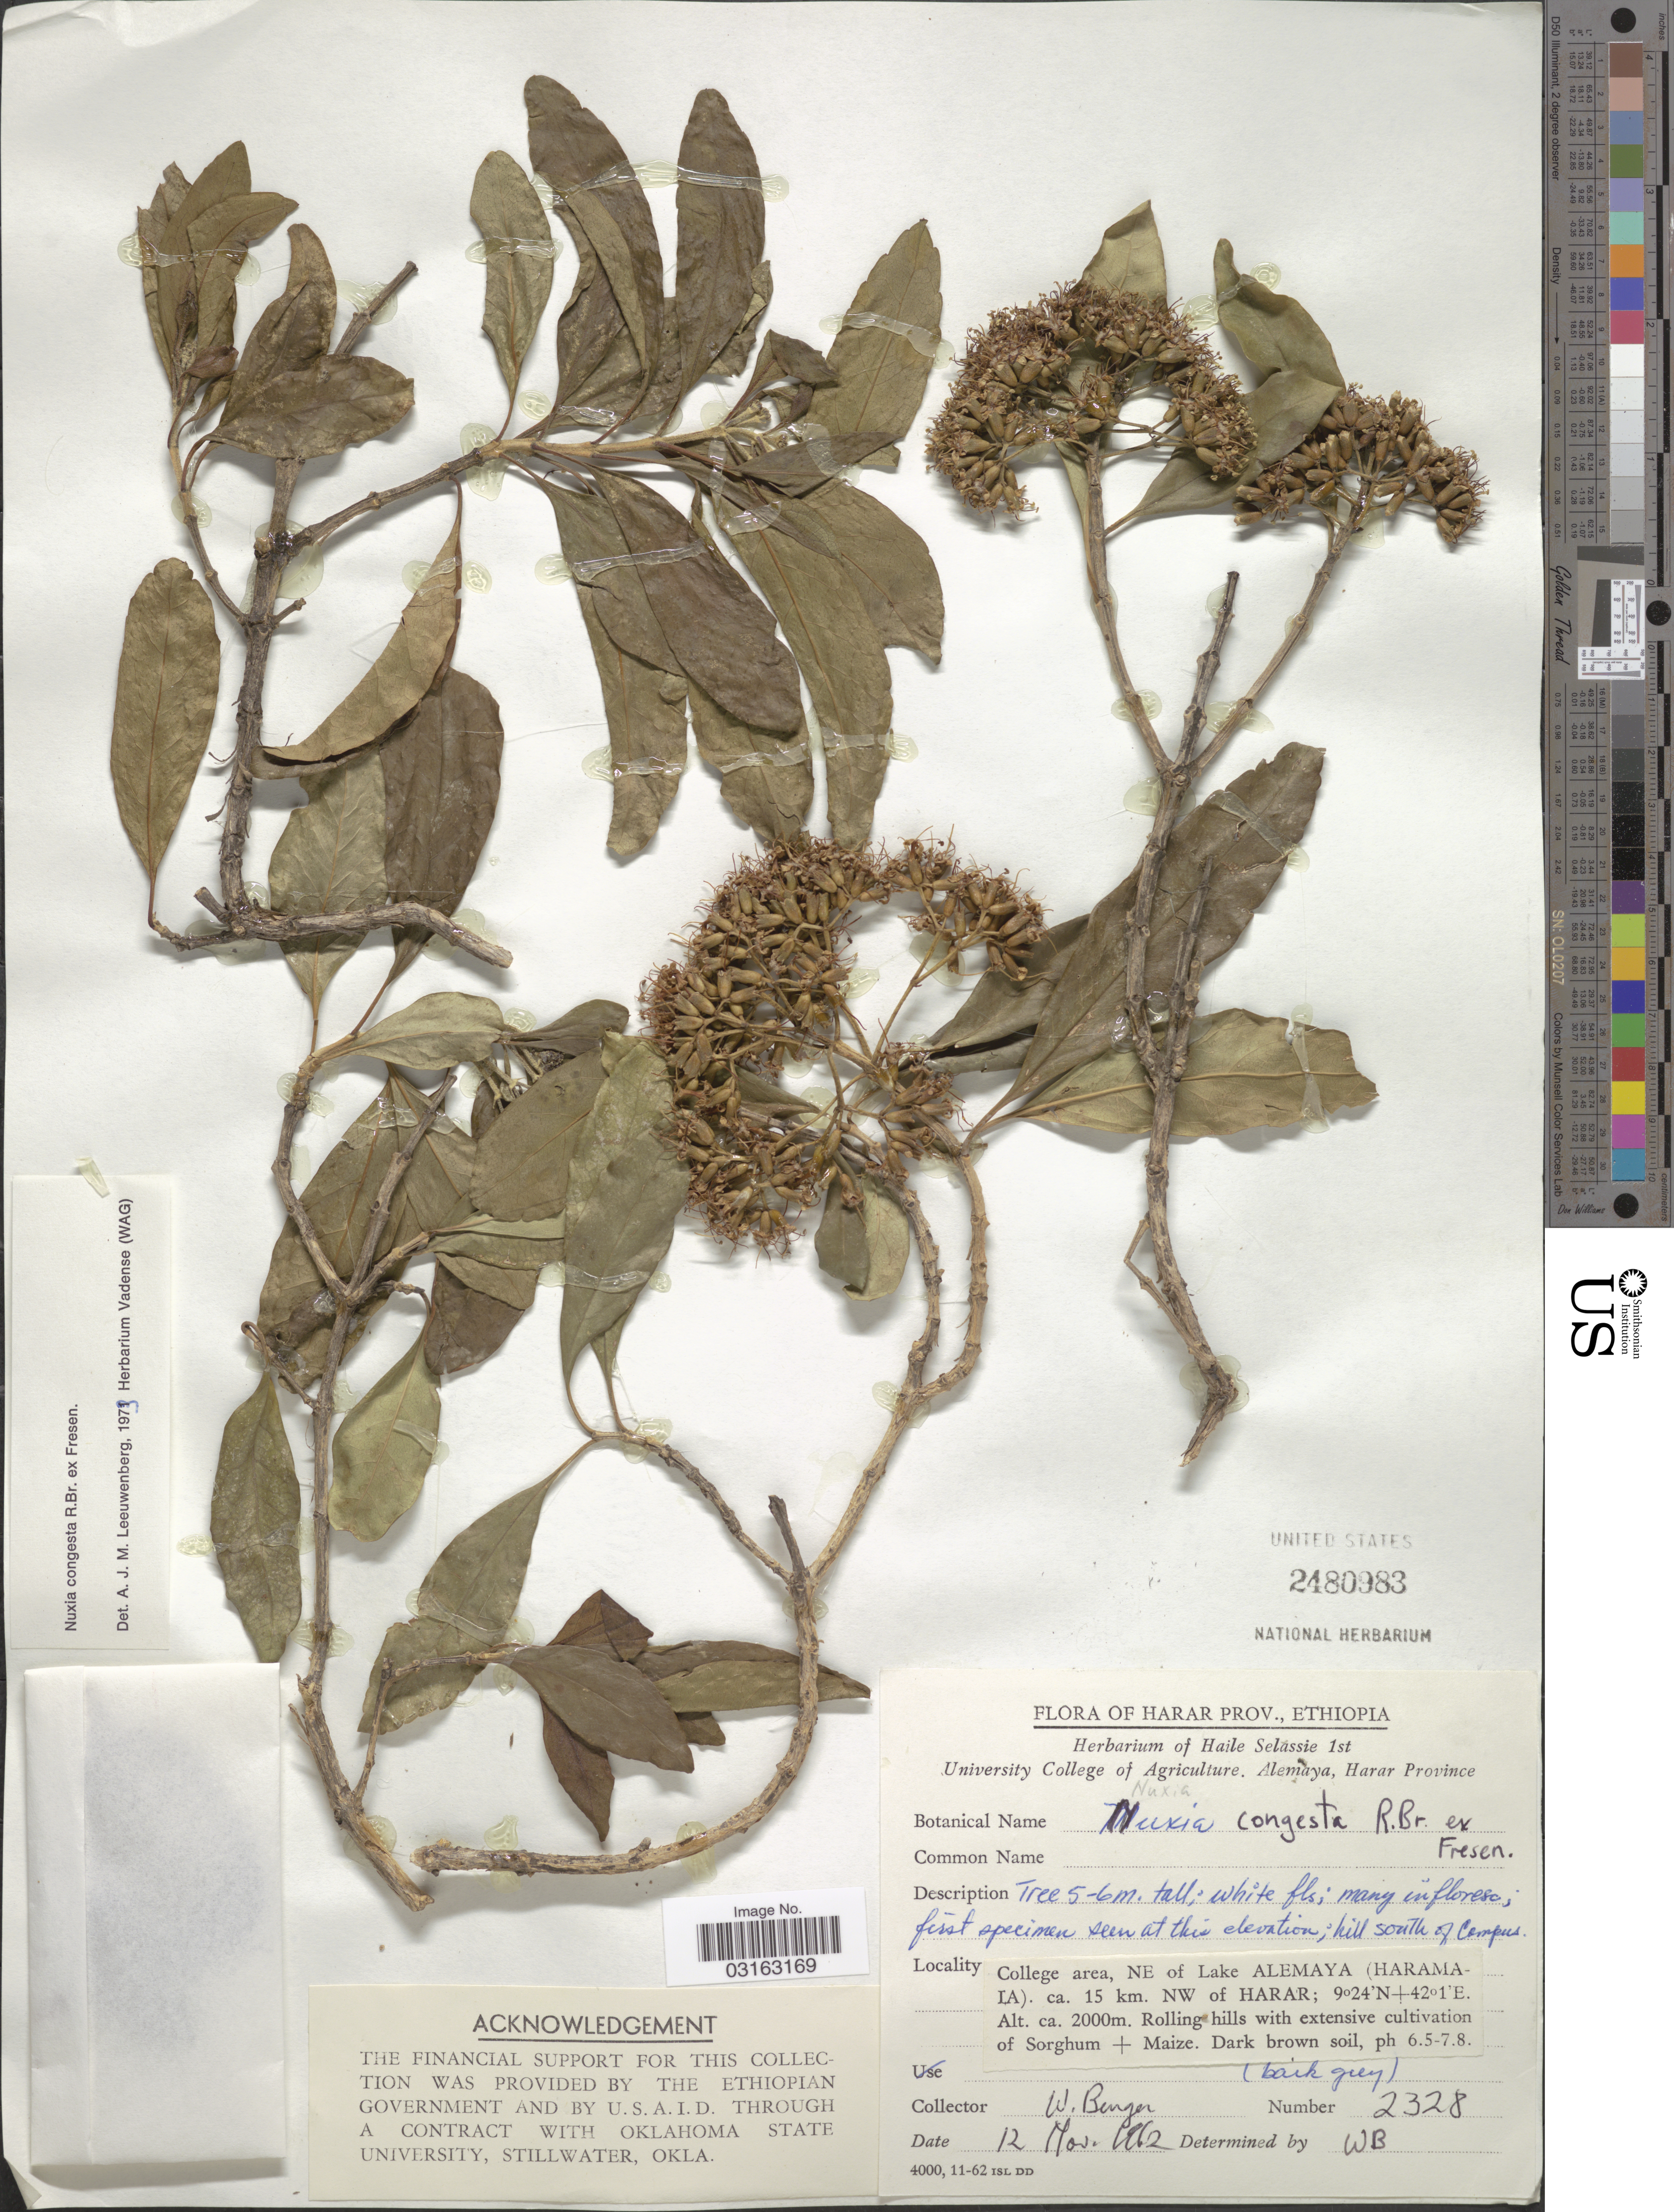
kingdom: Plantae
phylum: Tracheophyta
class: Magnoliopsida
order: Lamiales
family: Stilbaceae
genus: Nuxia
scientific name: Nuxia congesta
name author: R. Br. ex Fresen.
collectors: W. Burger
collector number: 2328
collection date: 1962-11-12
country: Ethiopia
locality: Harar Prov. Hill south of Campus. College area, NE of Lake Alemaya (Harama-LA). ca. 15 km. NW of Harar.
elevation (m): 2000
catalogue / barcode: US 2480983